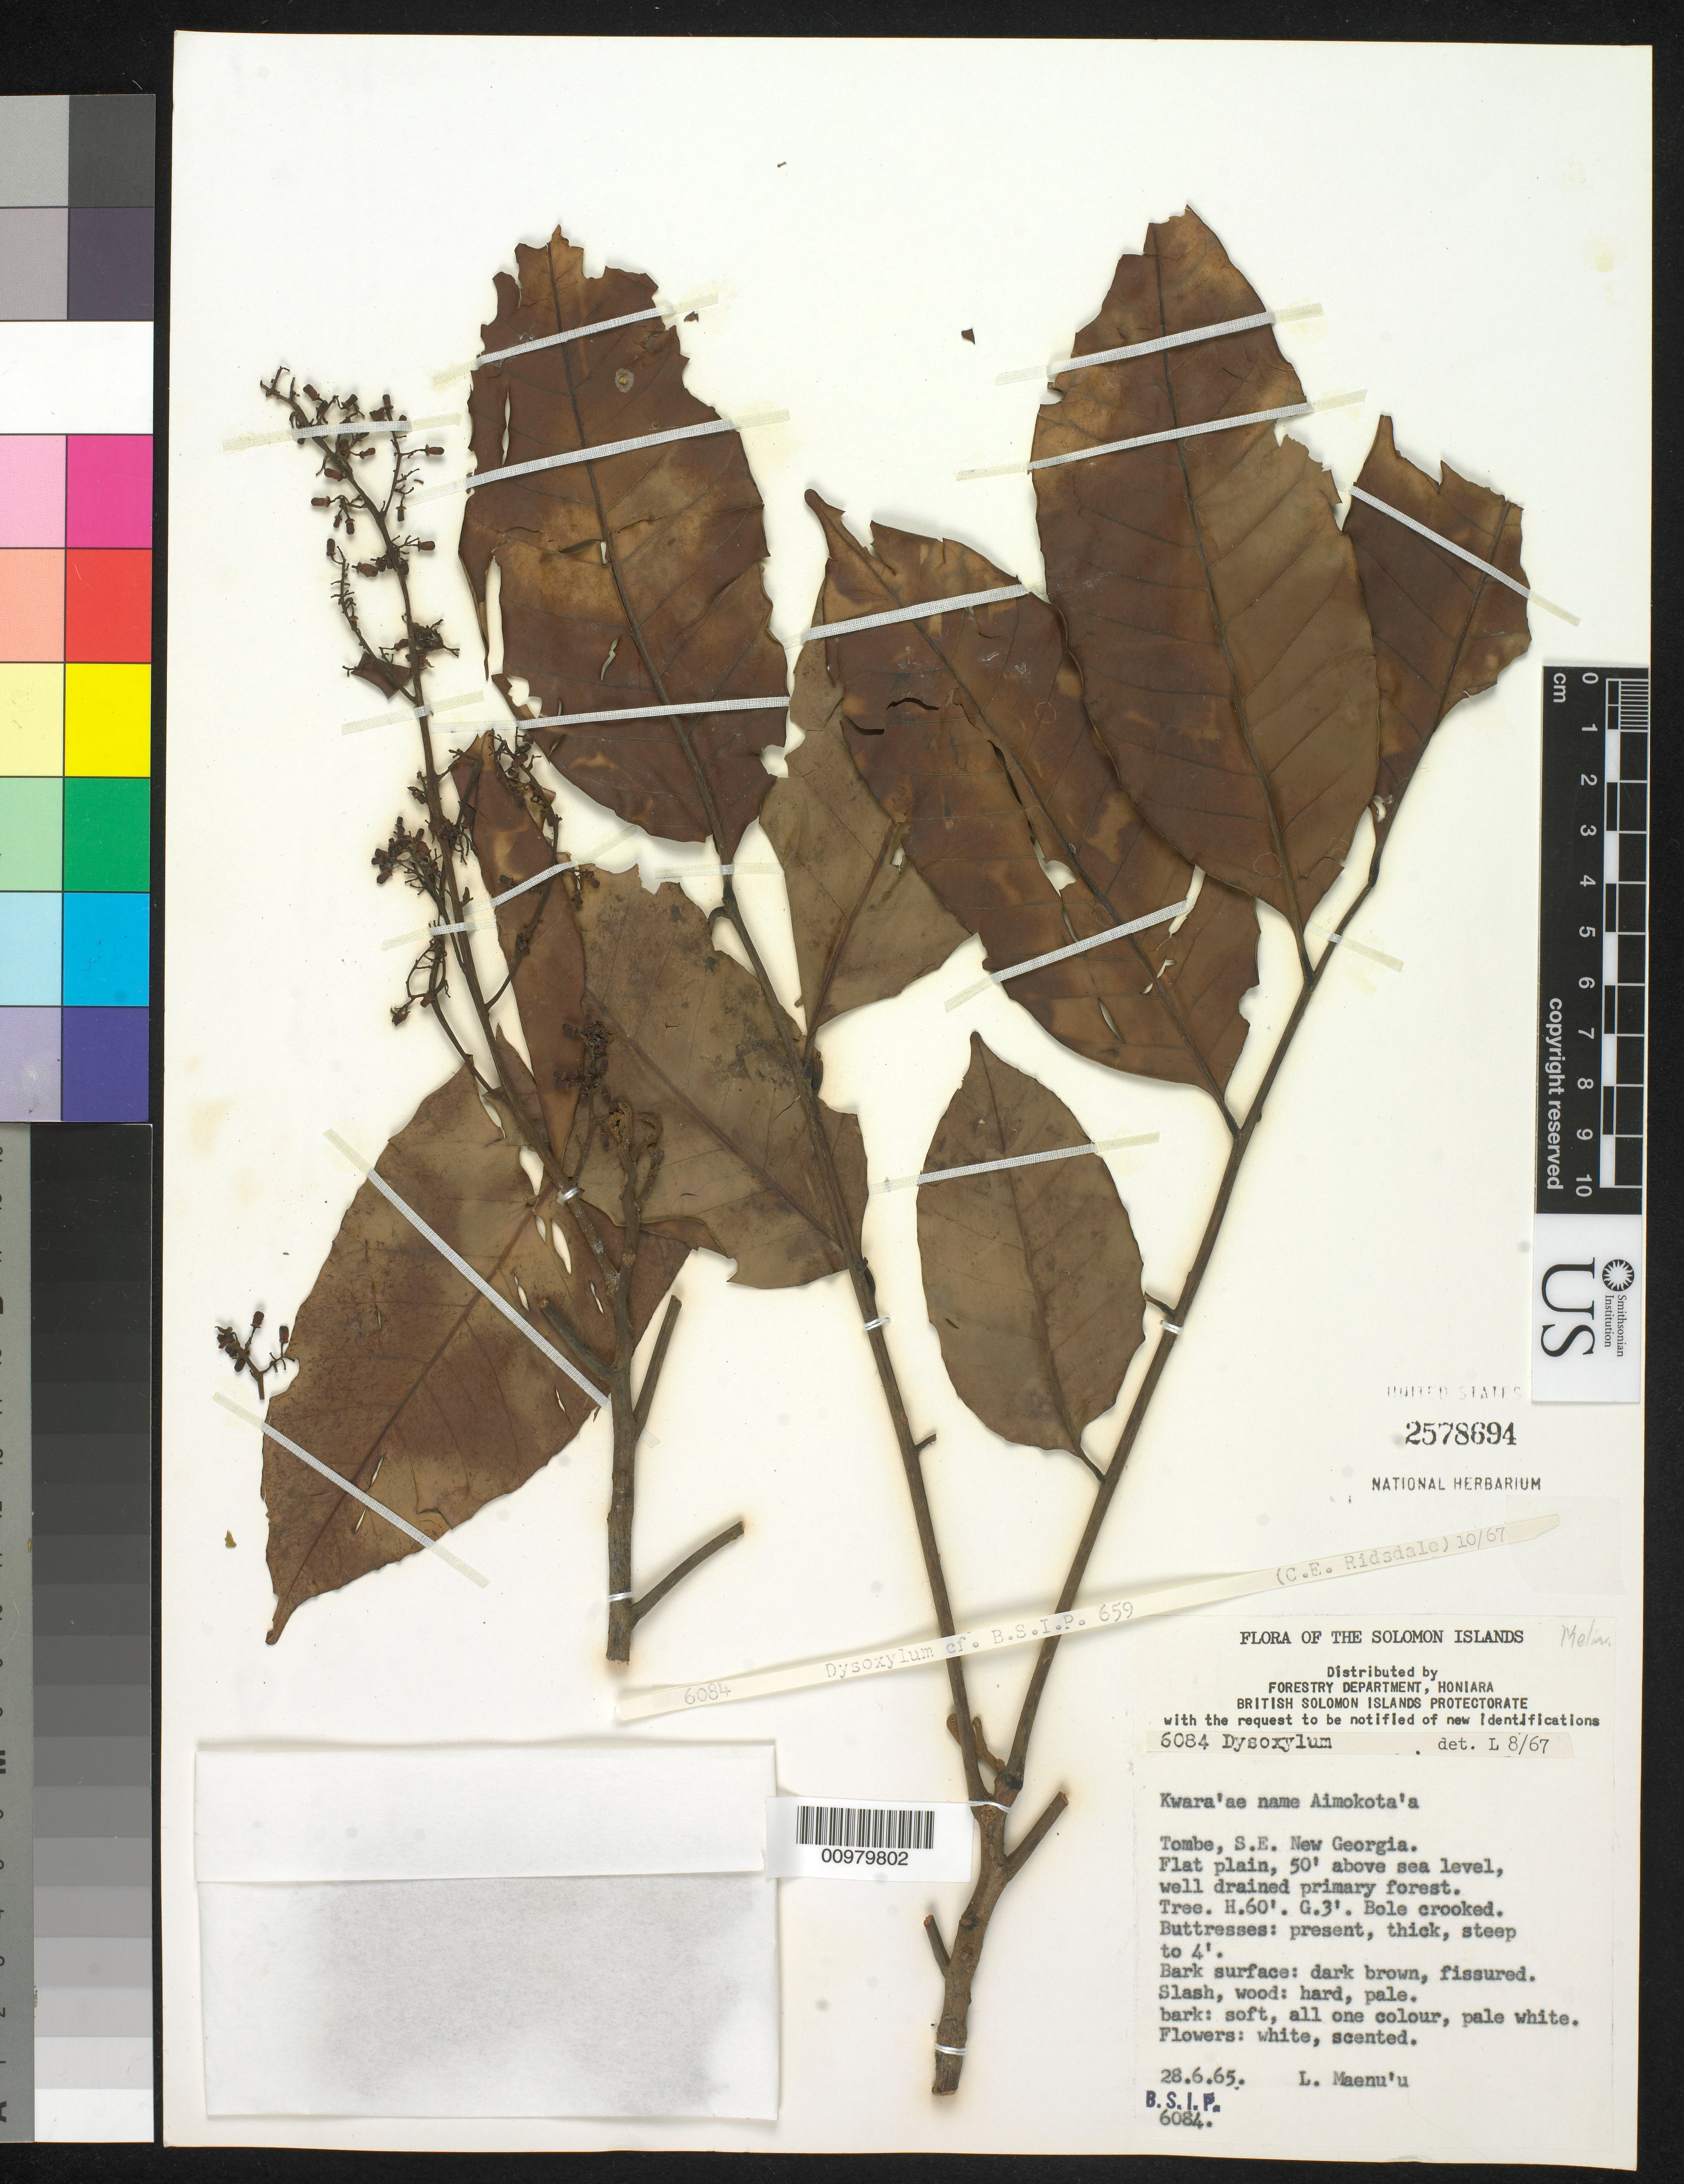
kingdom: Plantae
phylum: Tracheophyta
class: Magnoliopsida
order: Sapindales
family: Meliaceae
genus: Dysoxylum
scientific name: Dysoxylum sp.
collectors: L. Maenu'u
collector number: BSIP 6084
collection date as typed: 28 Jun 1965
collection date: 1965-06-28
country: Solomon Islands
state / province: Western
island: New Georgia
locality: Tombe, SE New Georgia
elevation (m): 15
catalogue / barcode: US 2578694